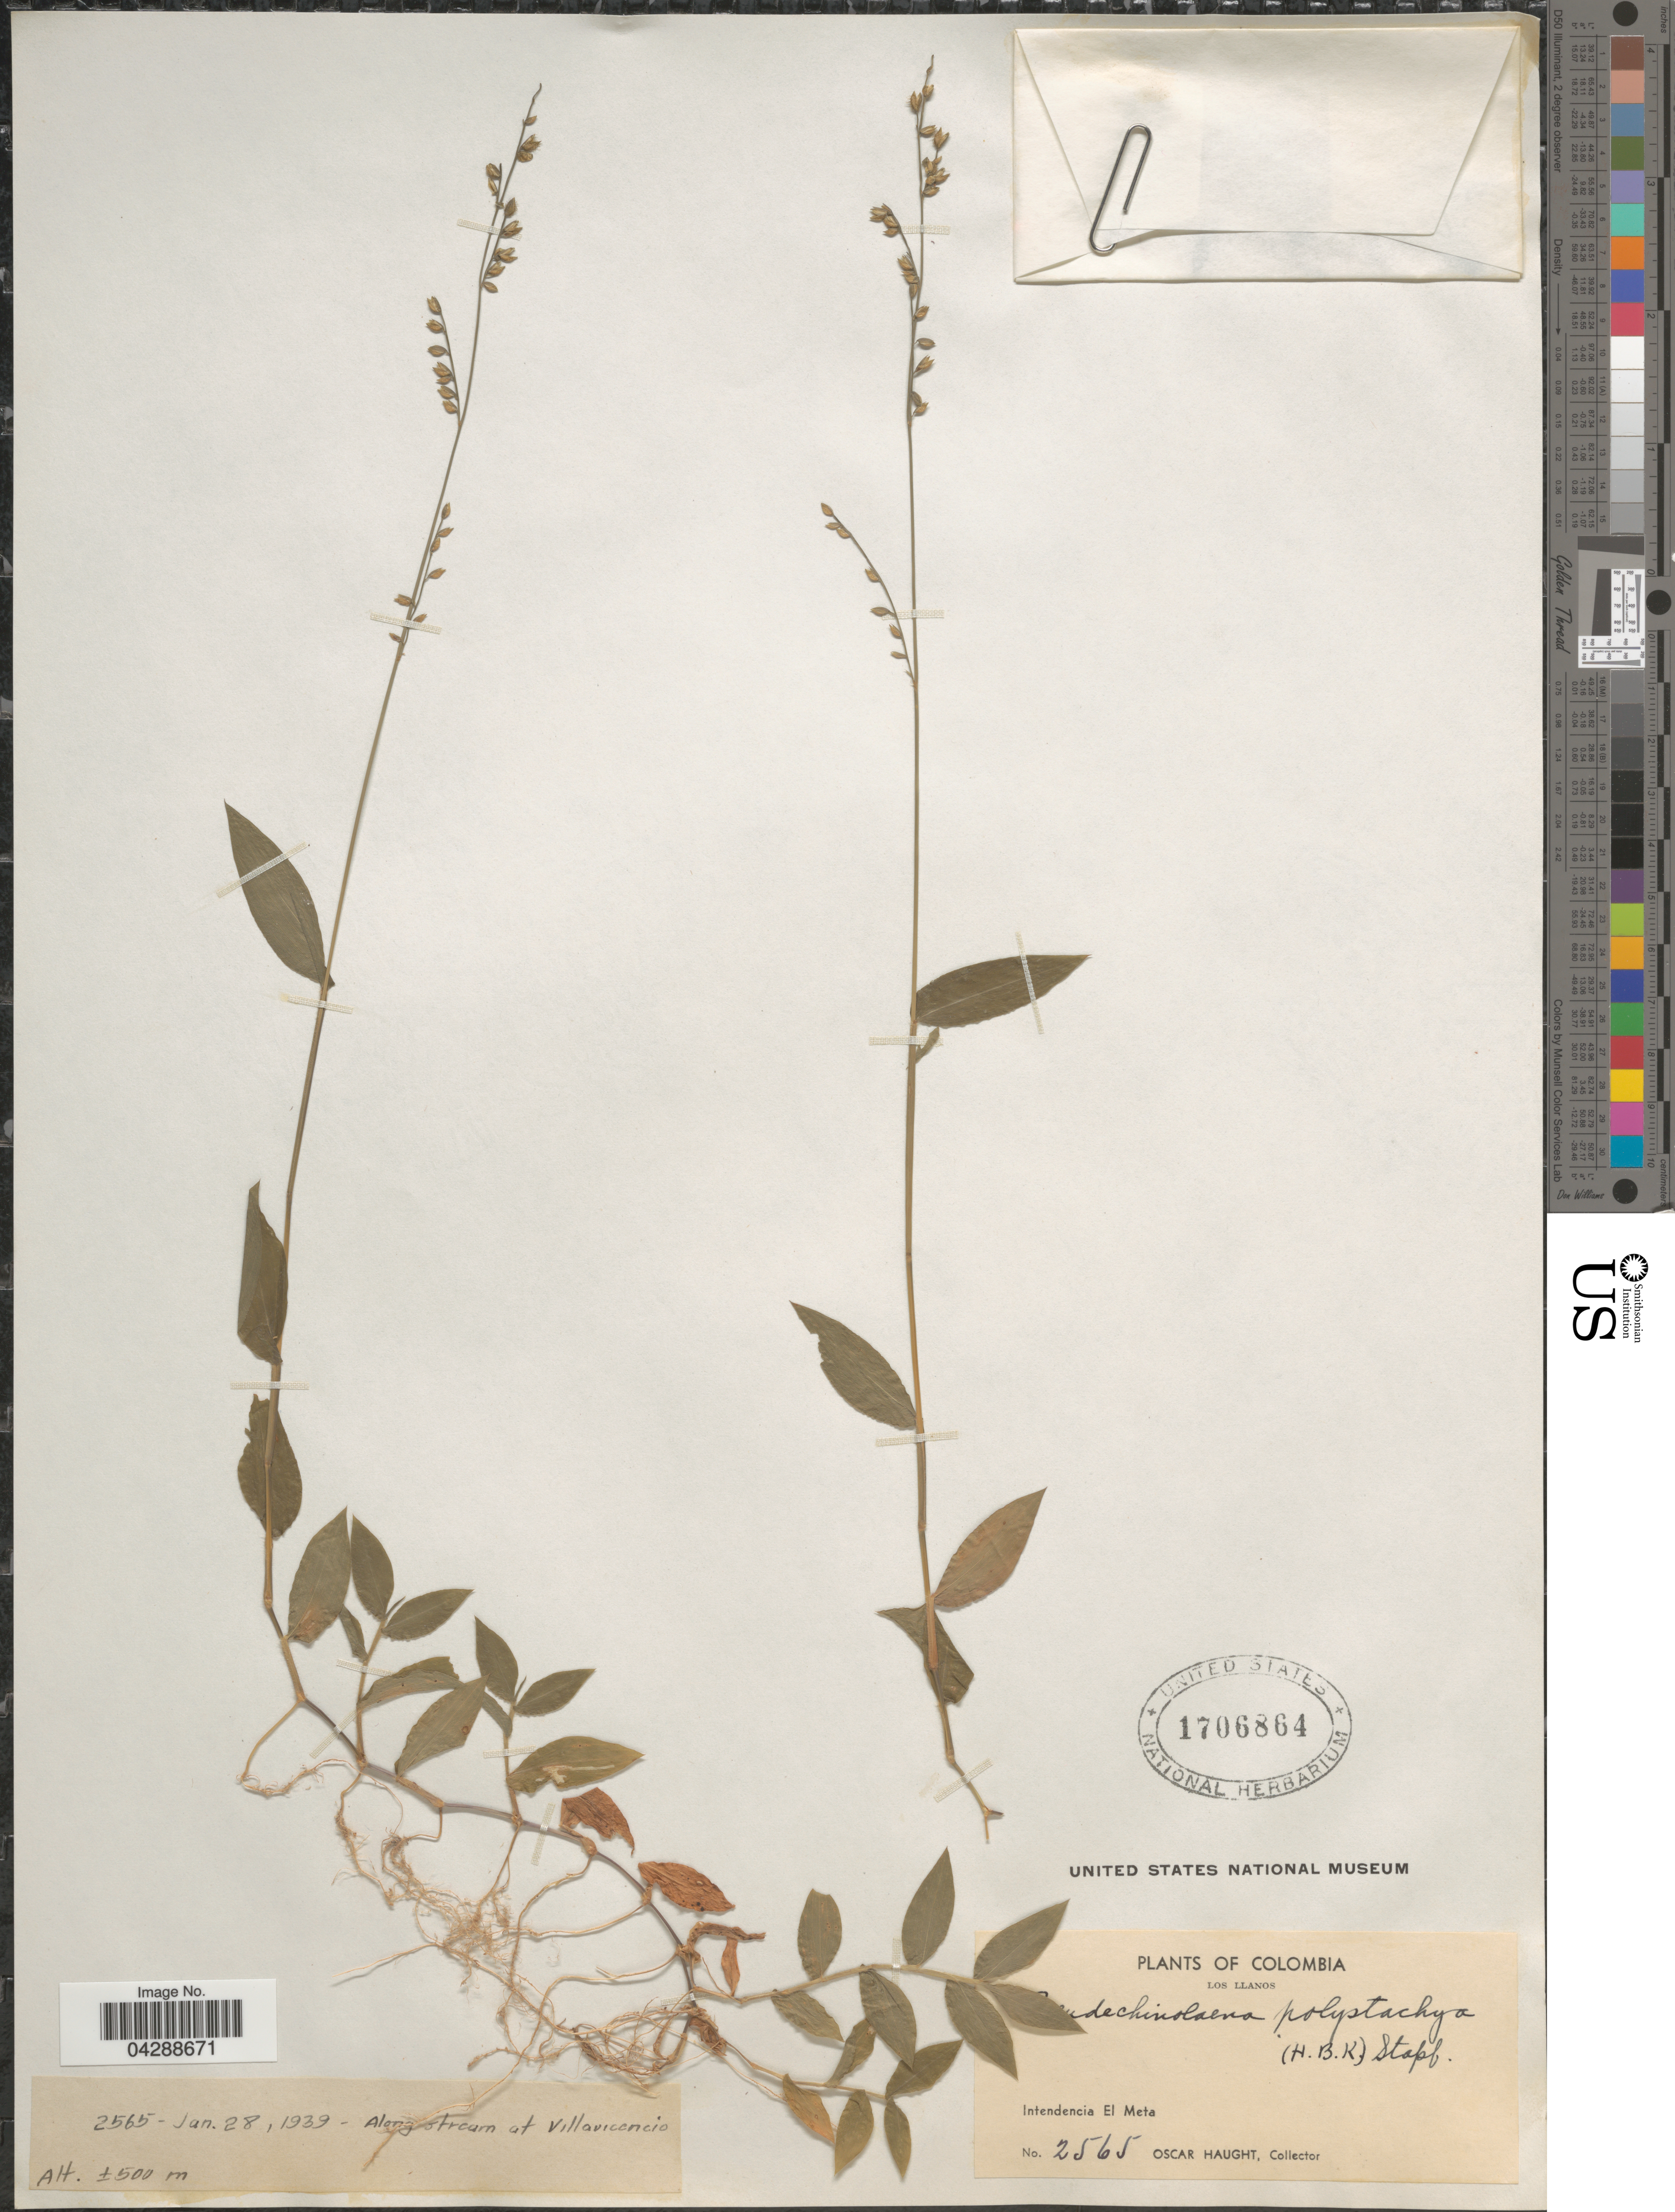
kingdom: Plantae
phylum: Tracheophyta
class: Liliopsida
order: Poales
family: Poaceae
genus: Pseudechinolaena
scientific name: Pseudechinolaena polystachya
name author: (Kunth) Stapf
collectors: O. L. Haught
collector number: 2565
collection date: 1939-01-28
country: Colombia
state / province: Meta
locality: Los Llanos. Intendencia El Meta. Along stream at Villavicencio.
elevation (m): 500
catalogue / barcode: US 1706864